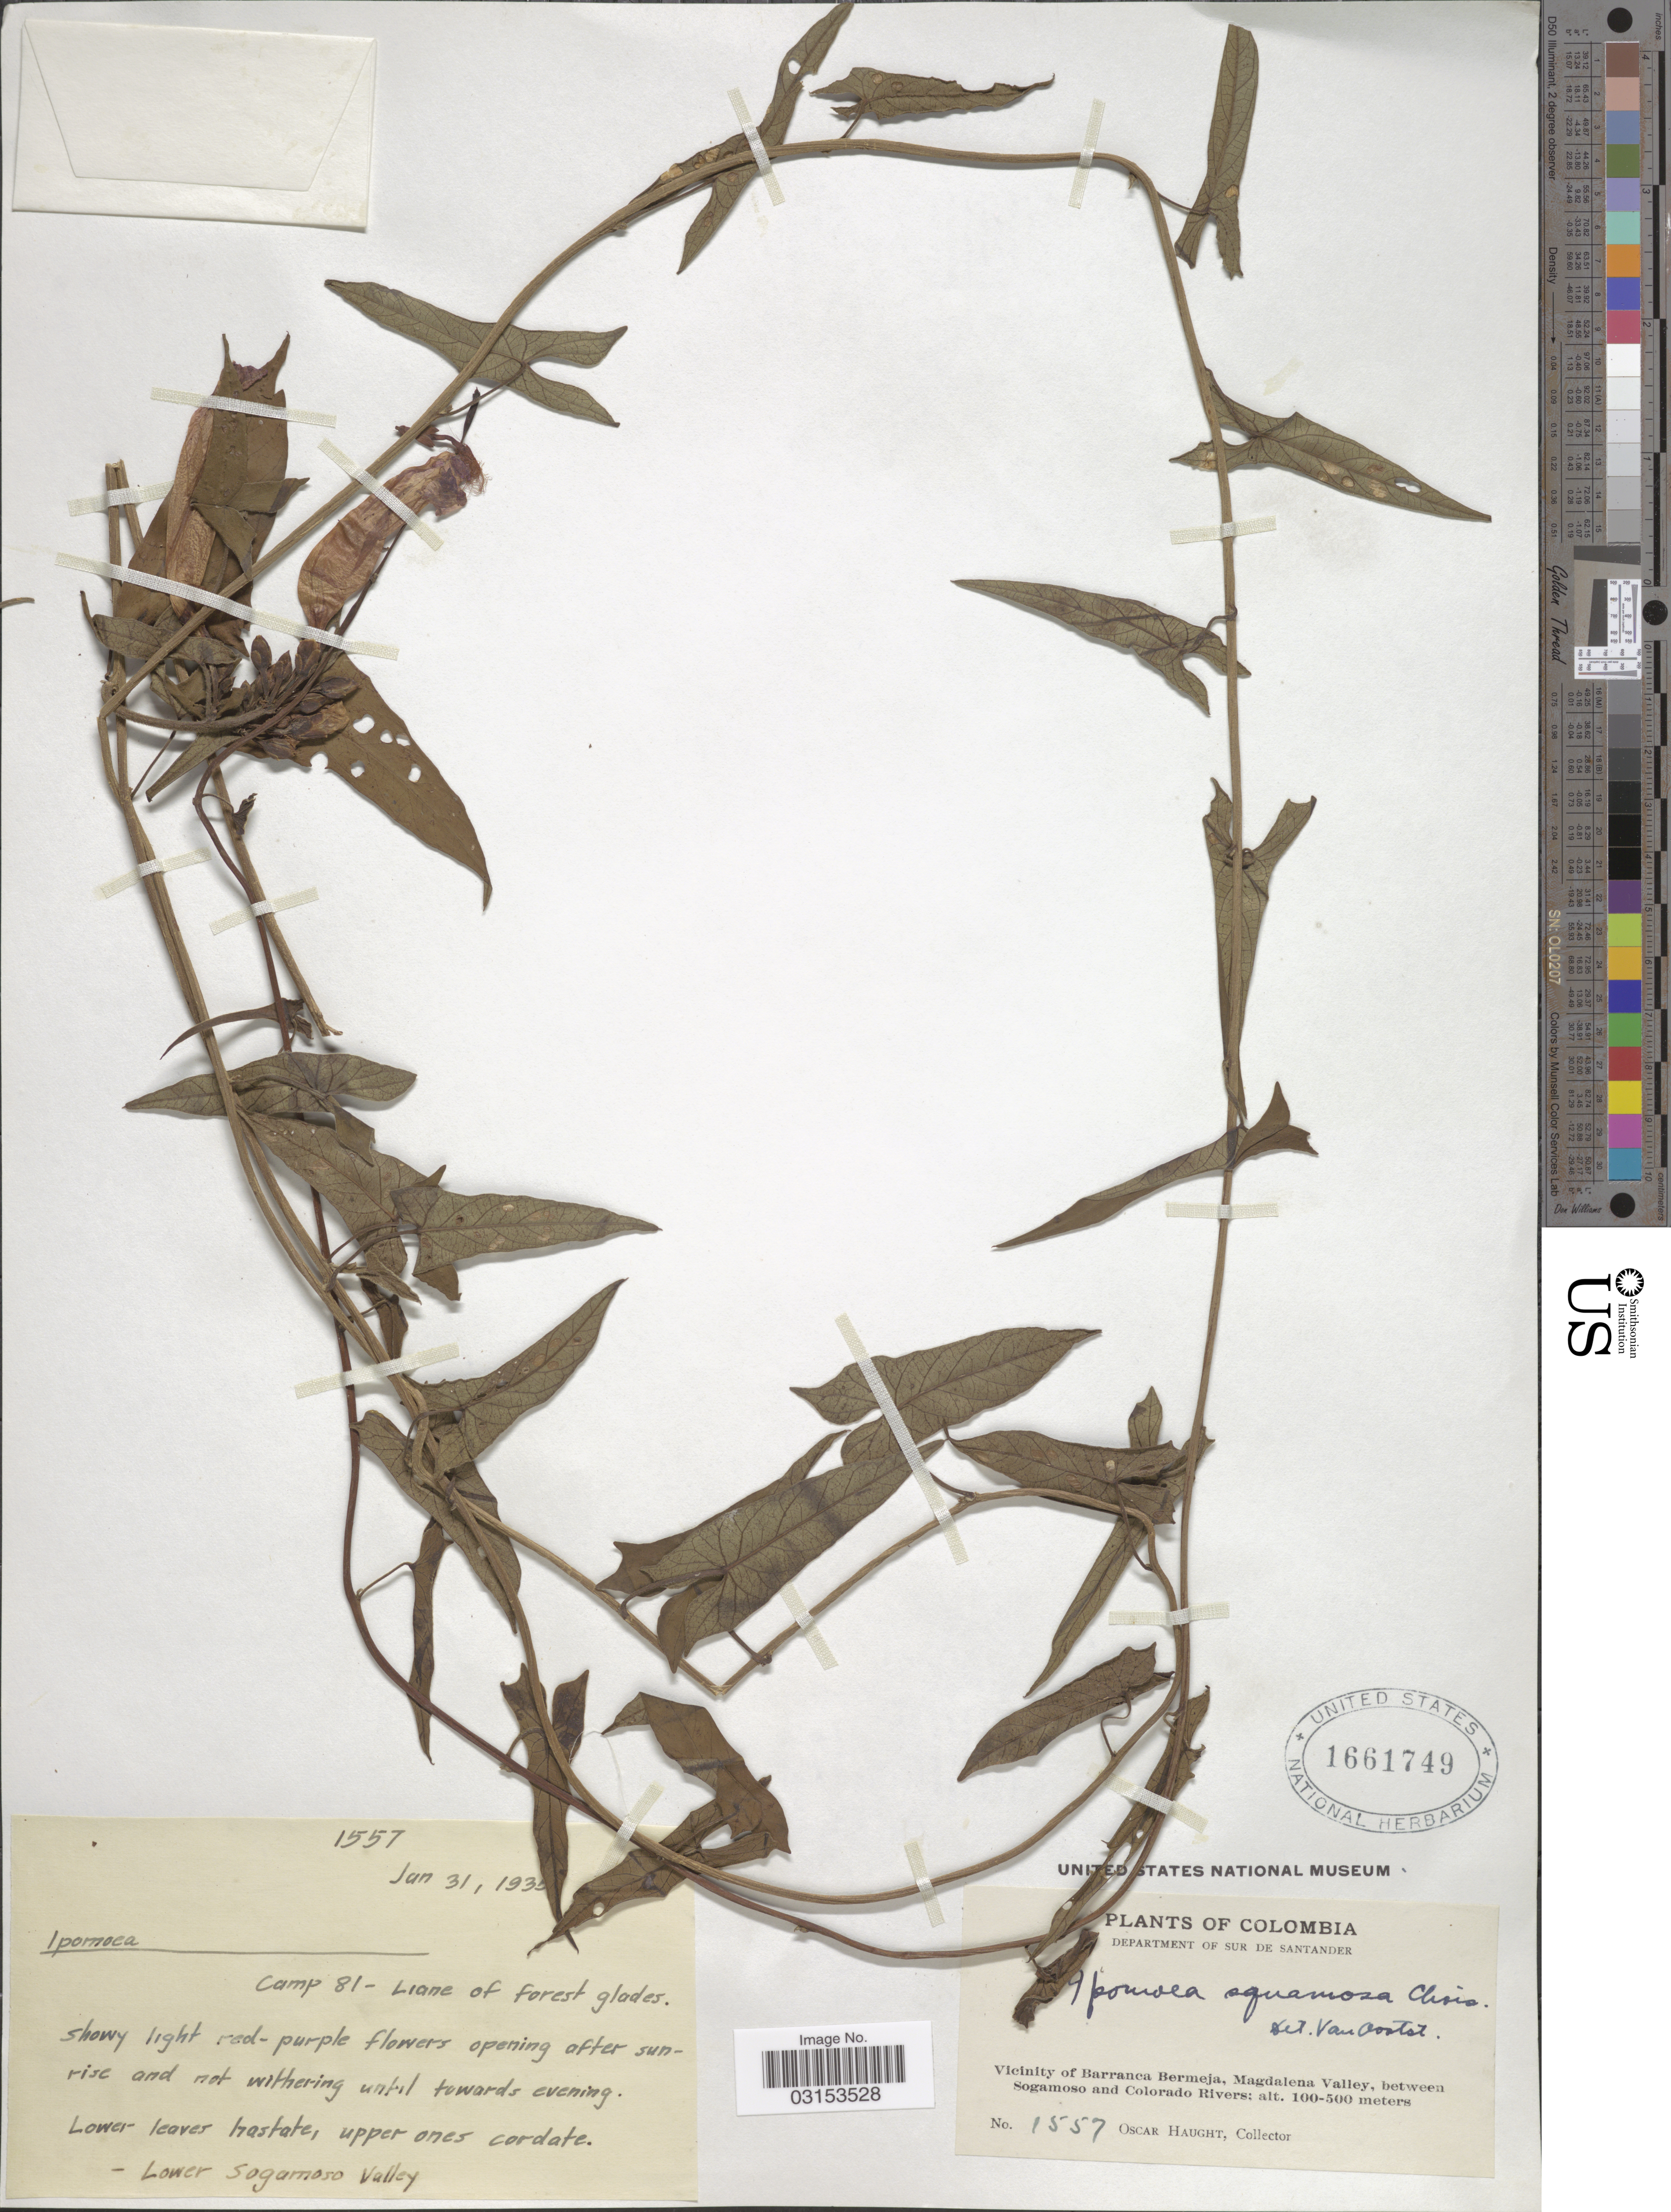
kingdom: Plantae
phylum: Tracheophyta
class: Magnoliopsida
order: Solanales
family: Convolvulaceae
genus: Ipomoea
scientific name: Ipomoea squamosa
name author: Choisy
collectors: O. Haught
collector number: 1557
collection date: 1935-01-31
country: Colombia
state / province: Santander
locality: Department of Sur de Santander. Vicinity of Barranca Bermeja, Magdalena Valley, between Sogamoso and Colorado Rivers. Camp 81. Lower Sogamoso Valley.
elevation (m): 100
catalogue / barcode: US 1661749